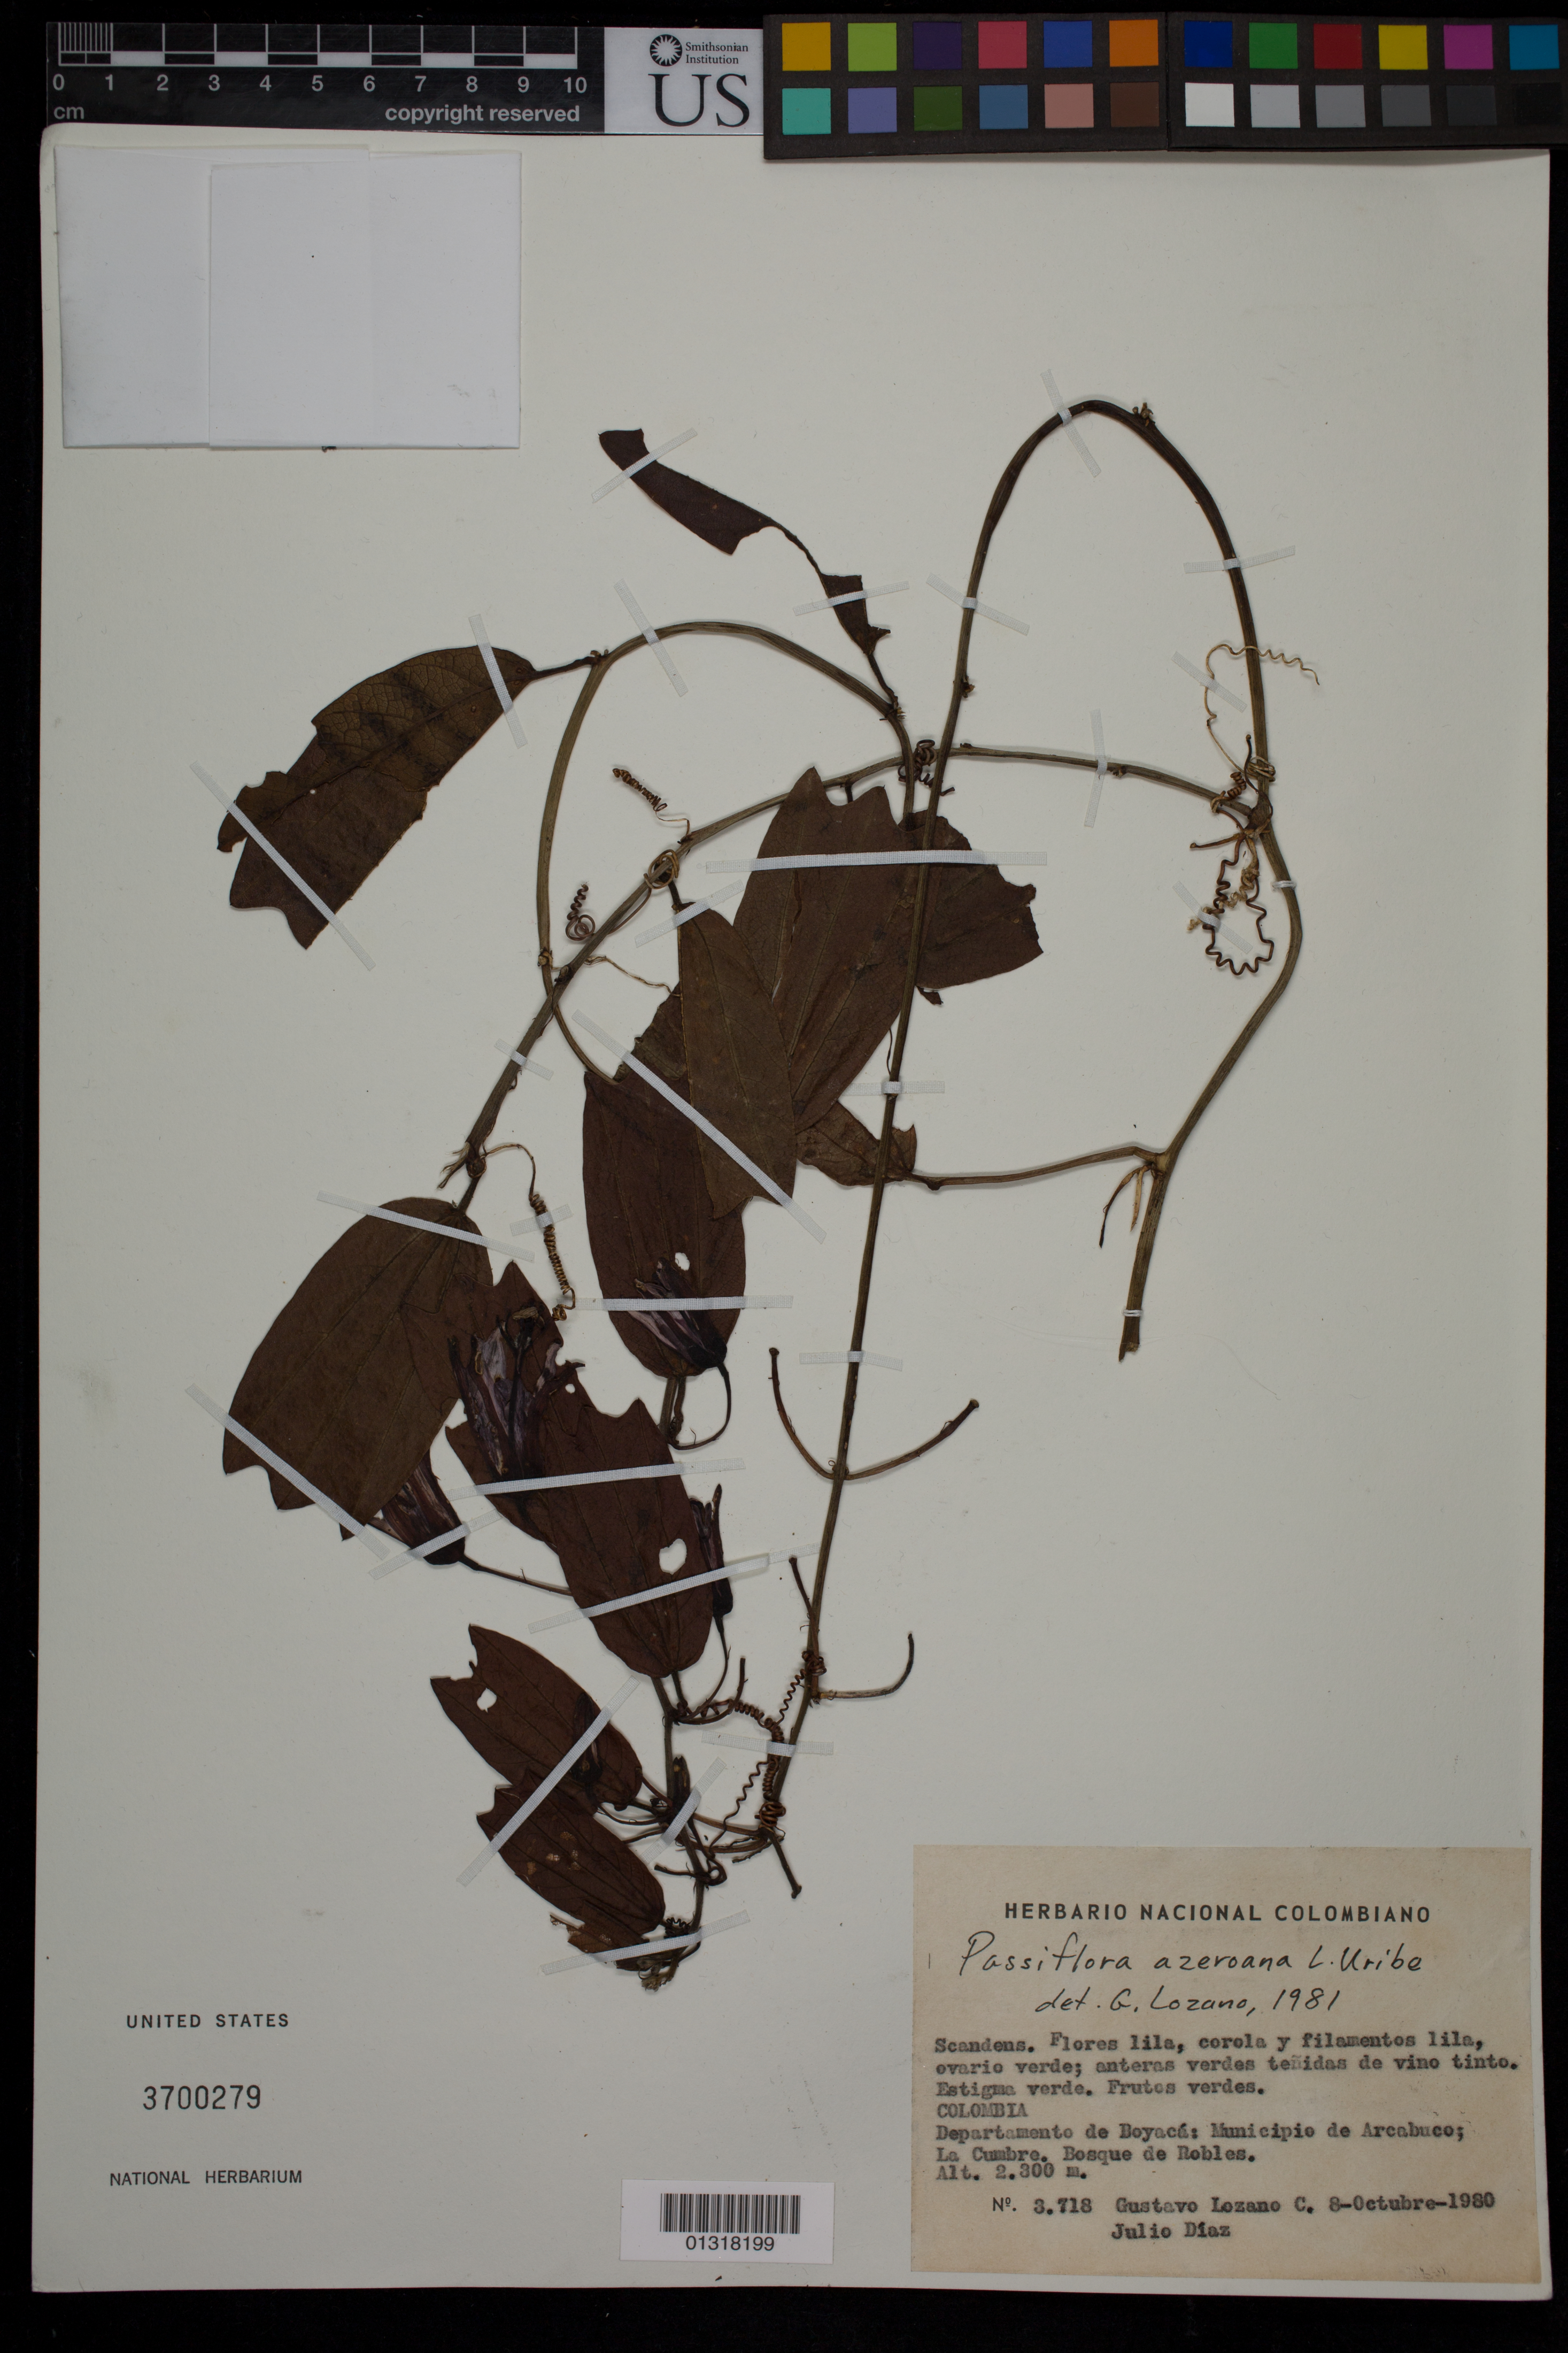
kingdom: Plantae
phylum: Tracheophyta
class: Magnoliopsida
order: Malpighiales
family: Passifloraceae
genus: Passiflora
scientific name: Passiflora azeroana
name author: L. Uribe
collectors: G. Lozano-Contreras & J. Diaz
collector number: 3.718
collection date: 1980-10-08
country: Colombia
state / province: Boyacá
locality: Arcabuco, La Cumbe. Bosque de Robles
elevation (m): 2300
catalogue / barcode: US 3700279